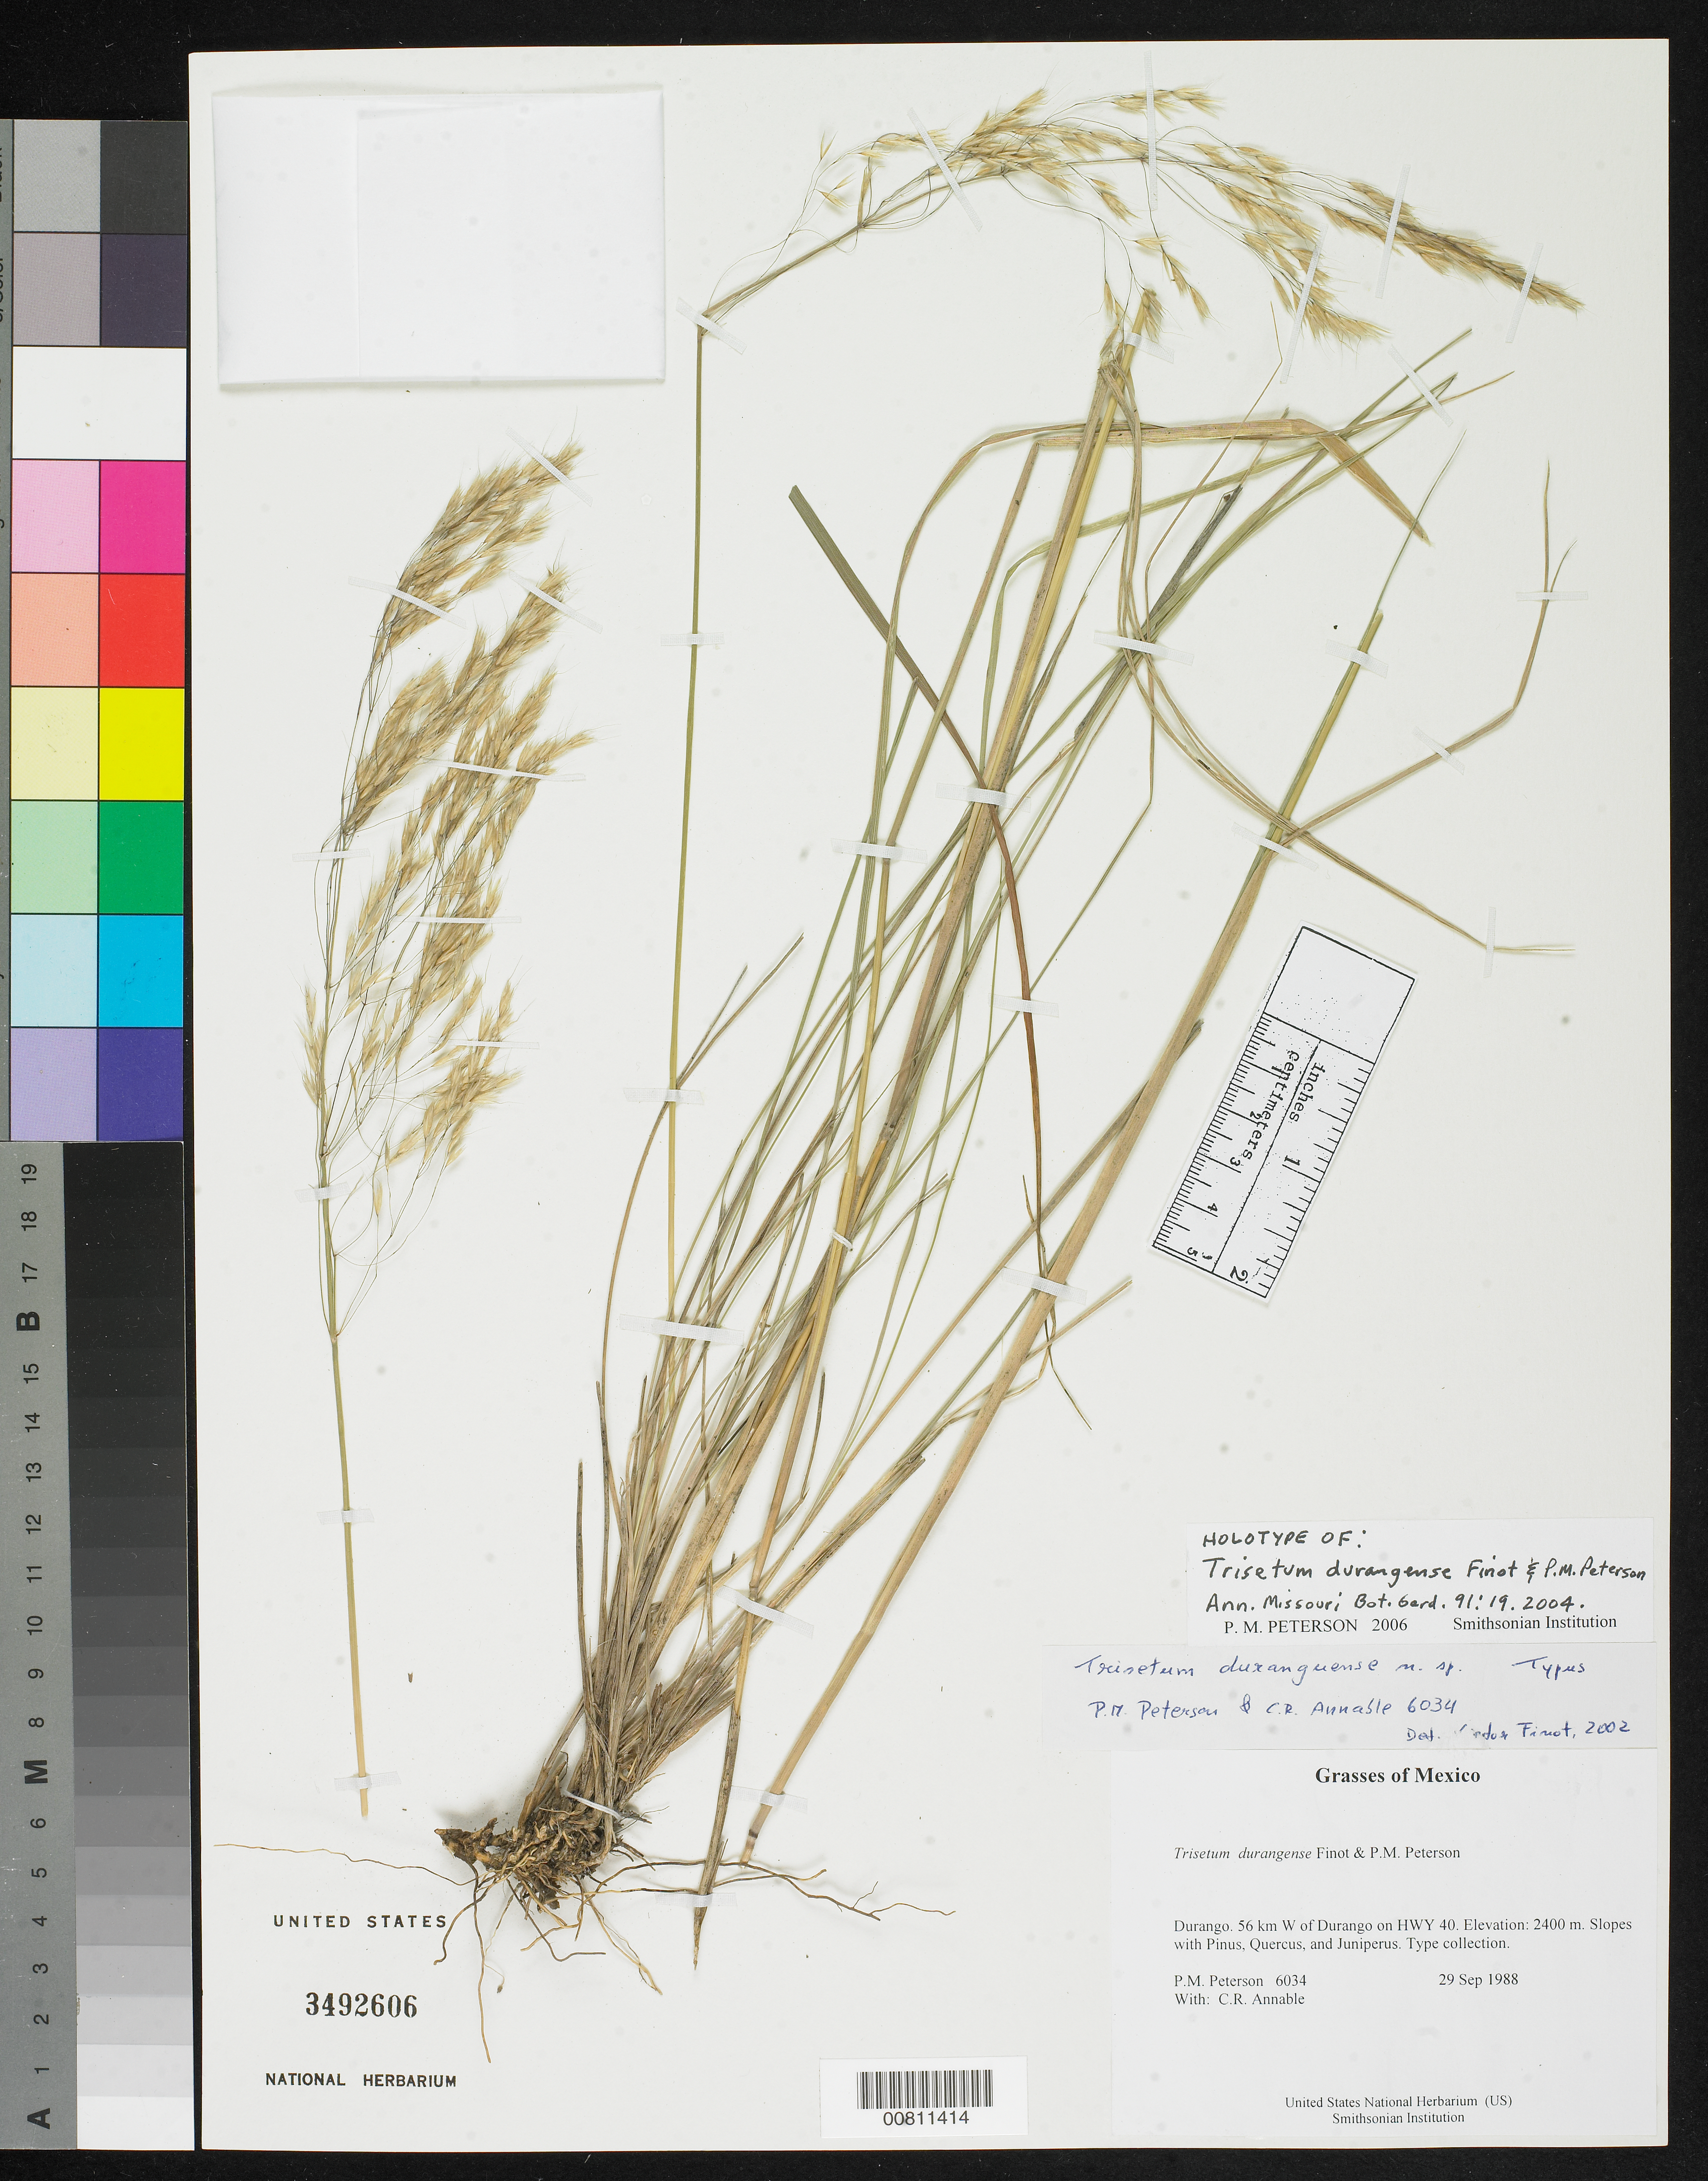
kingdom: Plantae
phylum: Tracheophyta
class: Liliopsida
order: Poales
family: Poaceae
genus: Trisetum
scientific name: Trisetum durangense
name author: Finot & P.M. Peterson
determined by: Peterson, Paul M., (BOT), Smithsonian Institution - National Museum of Natural History (UNITED STATES)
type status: Holotype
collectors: P. M. Peterson & C. R. Annable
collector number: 6034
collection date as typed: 29 Sep 1988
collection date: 1988-09-29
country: Mexico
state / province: Durango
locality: Durango. 56 km W of durango on Hwy 40.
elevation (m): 2400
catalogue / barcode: US 3492606